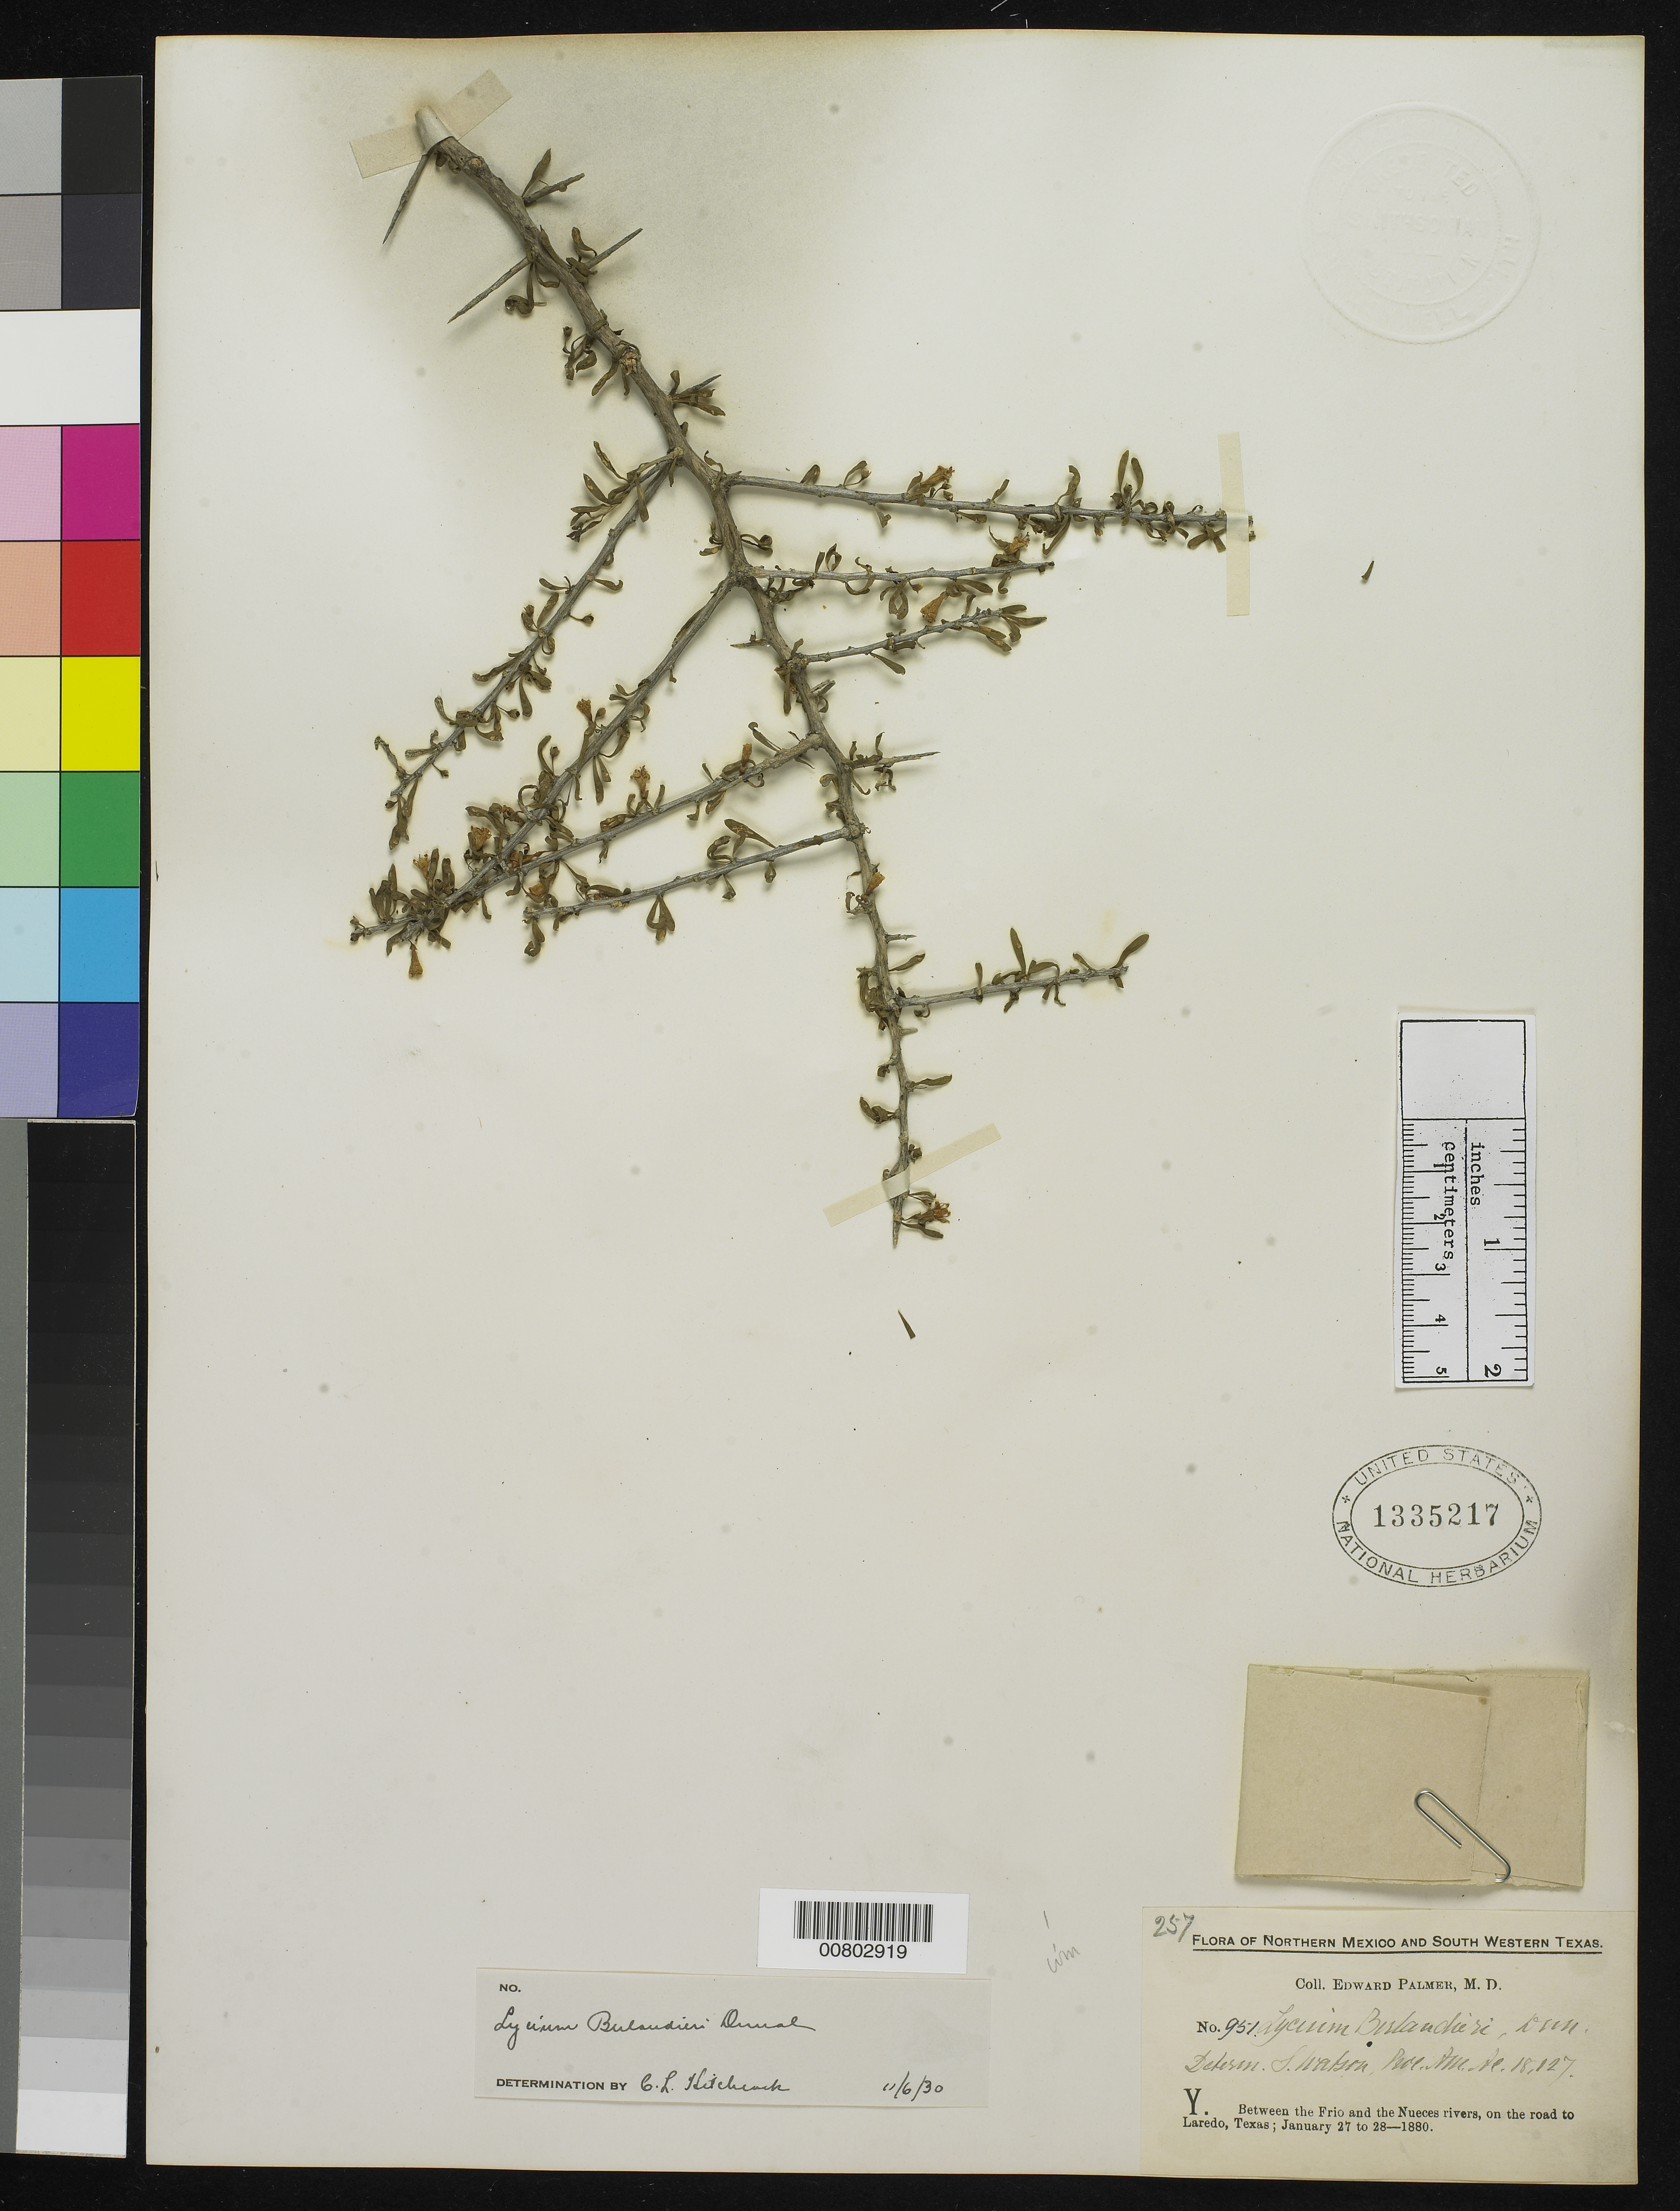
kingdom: Plantae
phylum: Tracheophyta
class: Magnoliopsida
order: Solanales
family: Solanaceae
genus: Lycium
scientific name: Lycium berlandieri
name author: Dunal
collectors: E. Palmer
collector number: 951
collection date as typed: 27 Jan 1880 to 28 Jan 1880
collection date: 1880-01-27/1880-01-28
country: United States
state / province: Texas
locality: Y. Between the Frio and the Nueces rivers, on the road to Laredo, Texas.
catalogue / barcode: US 1335217